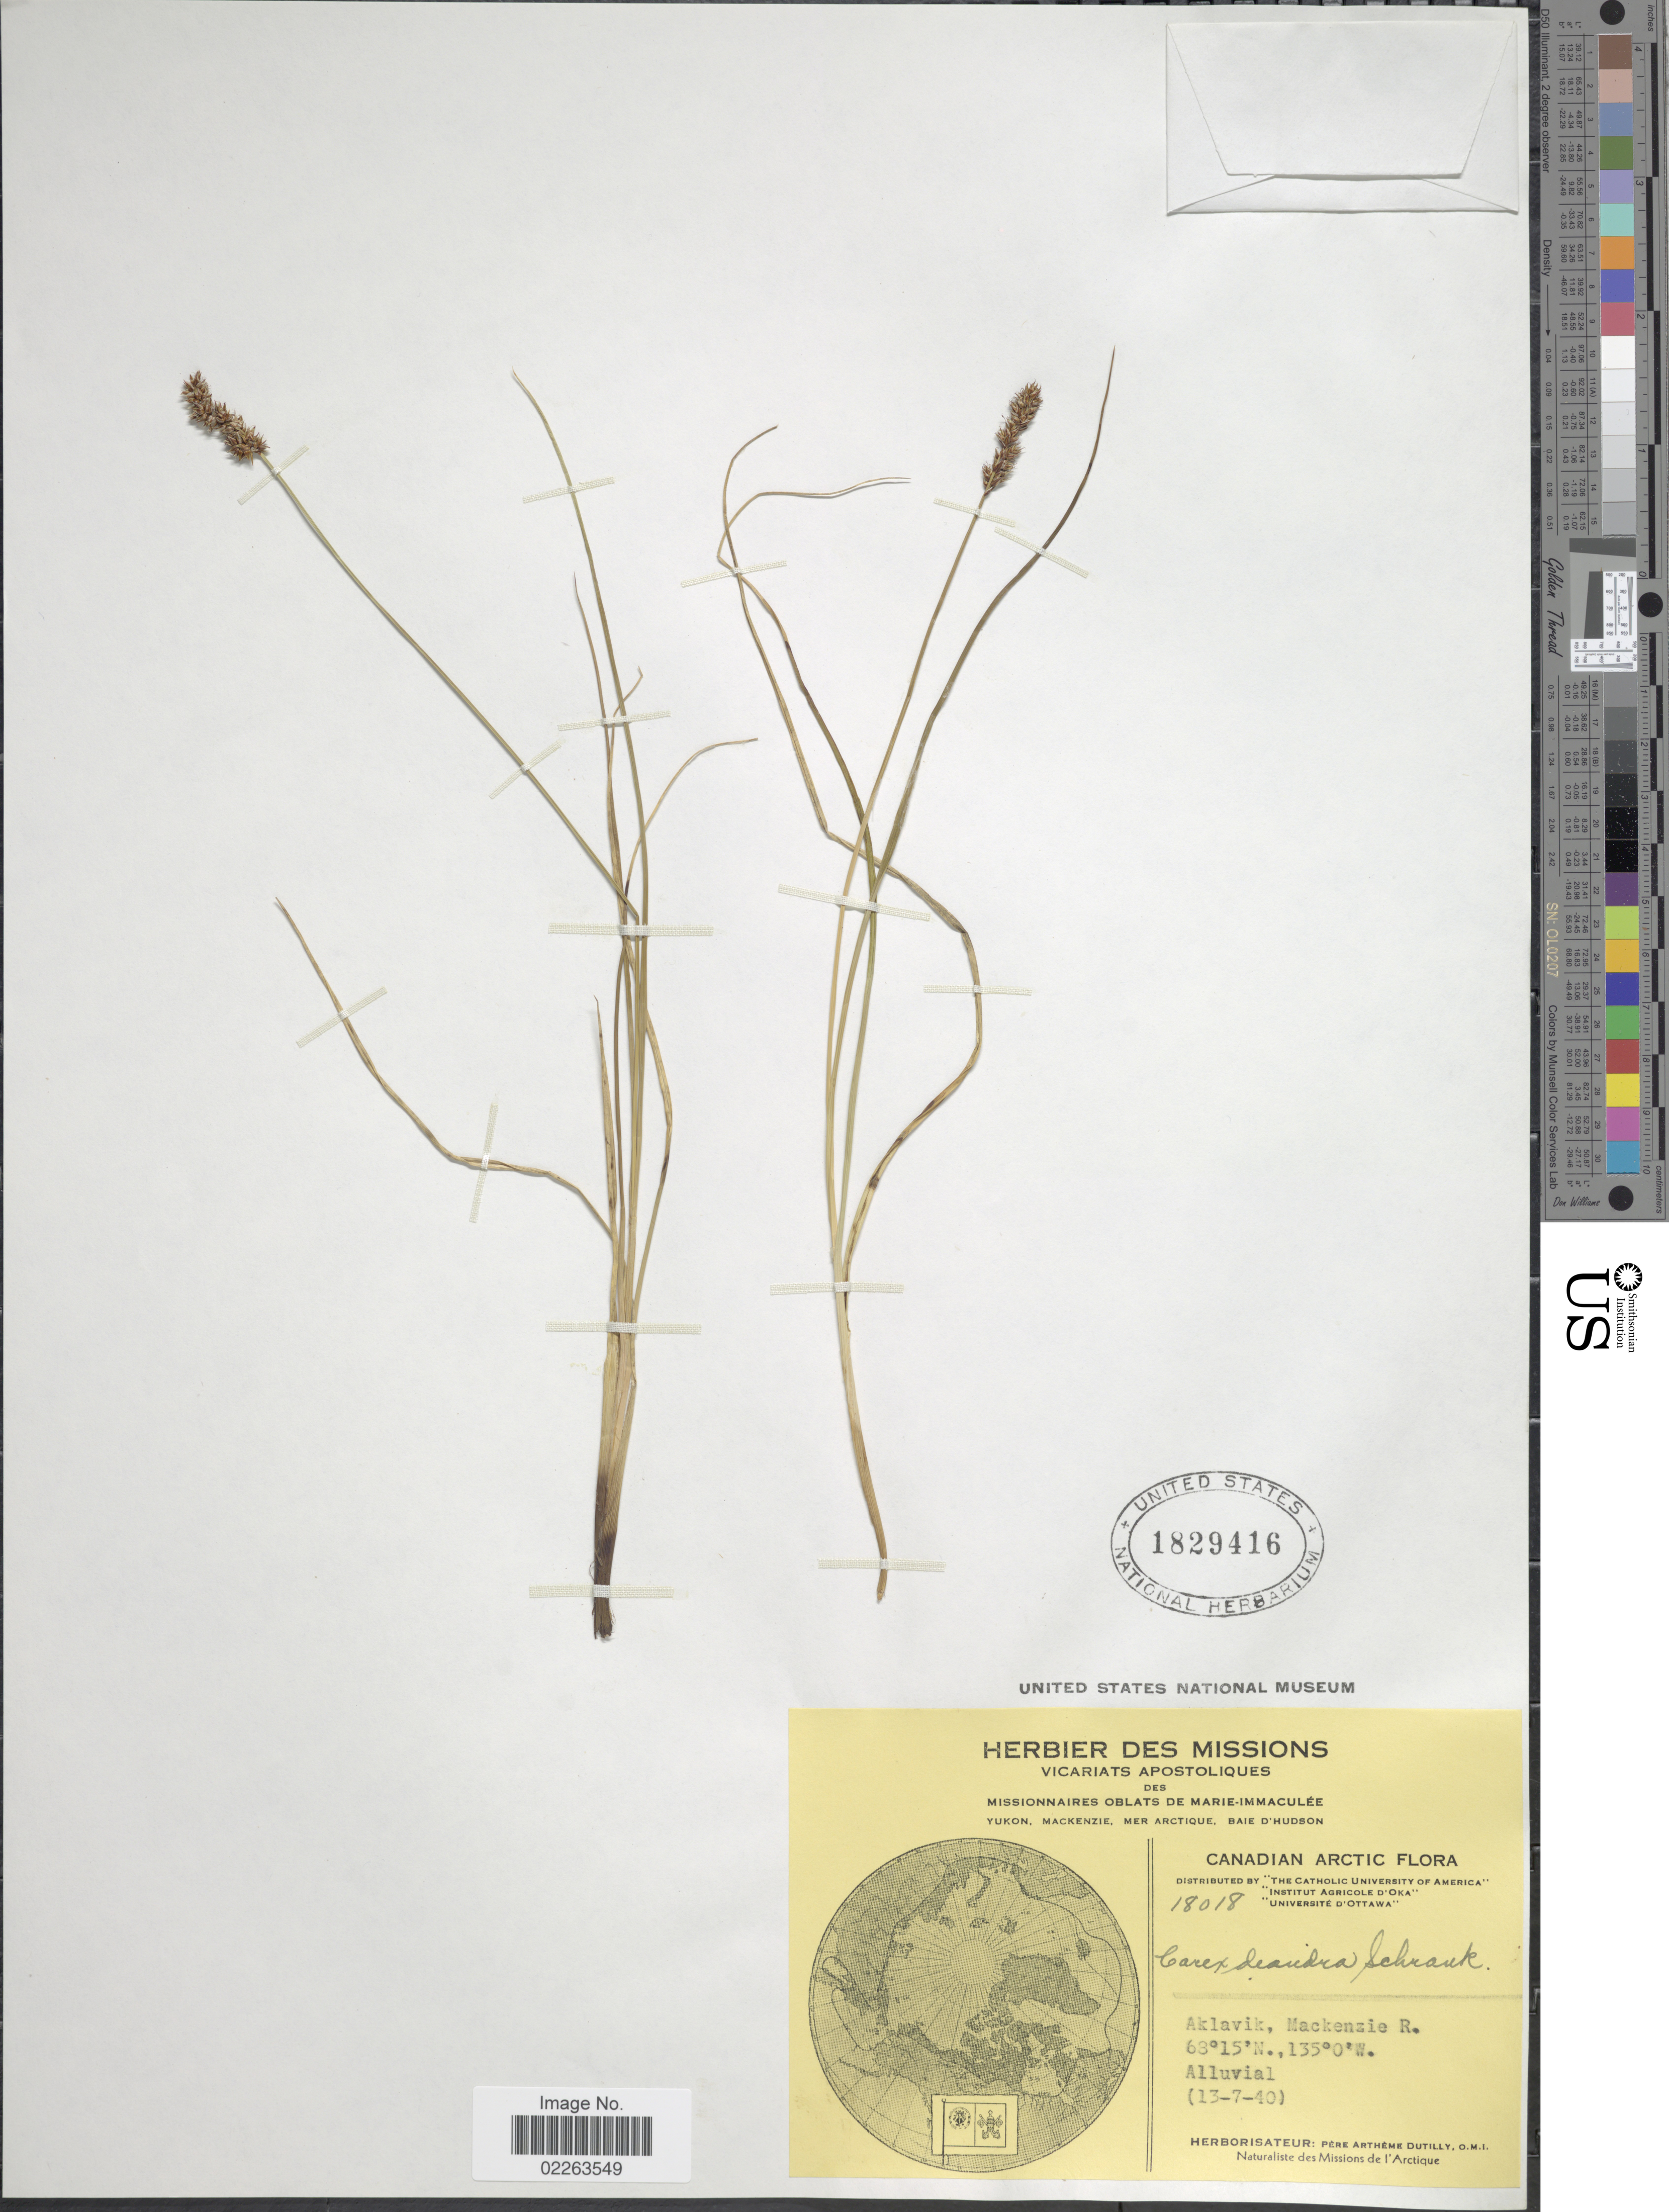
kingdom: Plantae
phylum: Tracheophyta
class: Liliopsida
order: Poales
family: Cyperaceae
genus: Carex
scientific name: Carex diandra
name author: Schrank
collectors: P. Dutilly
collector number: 18018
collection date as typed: Transcribed d/m/y: 13/7/40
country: Canada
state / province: Northwest Territories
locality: Canadian Arctic. Aklavik, Mackenzie R.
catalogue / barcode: US 1829416